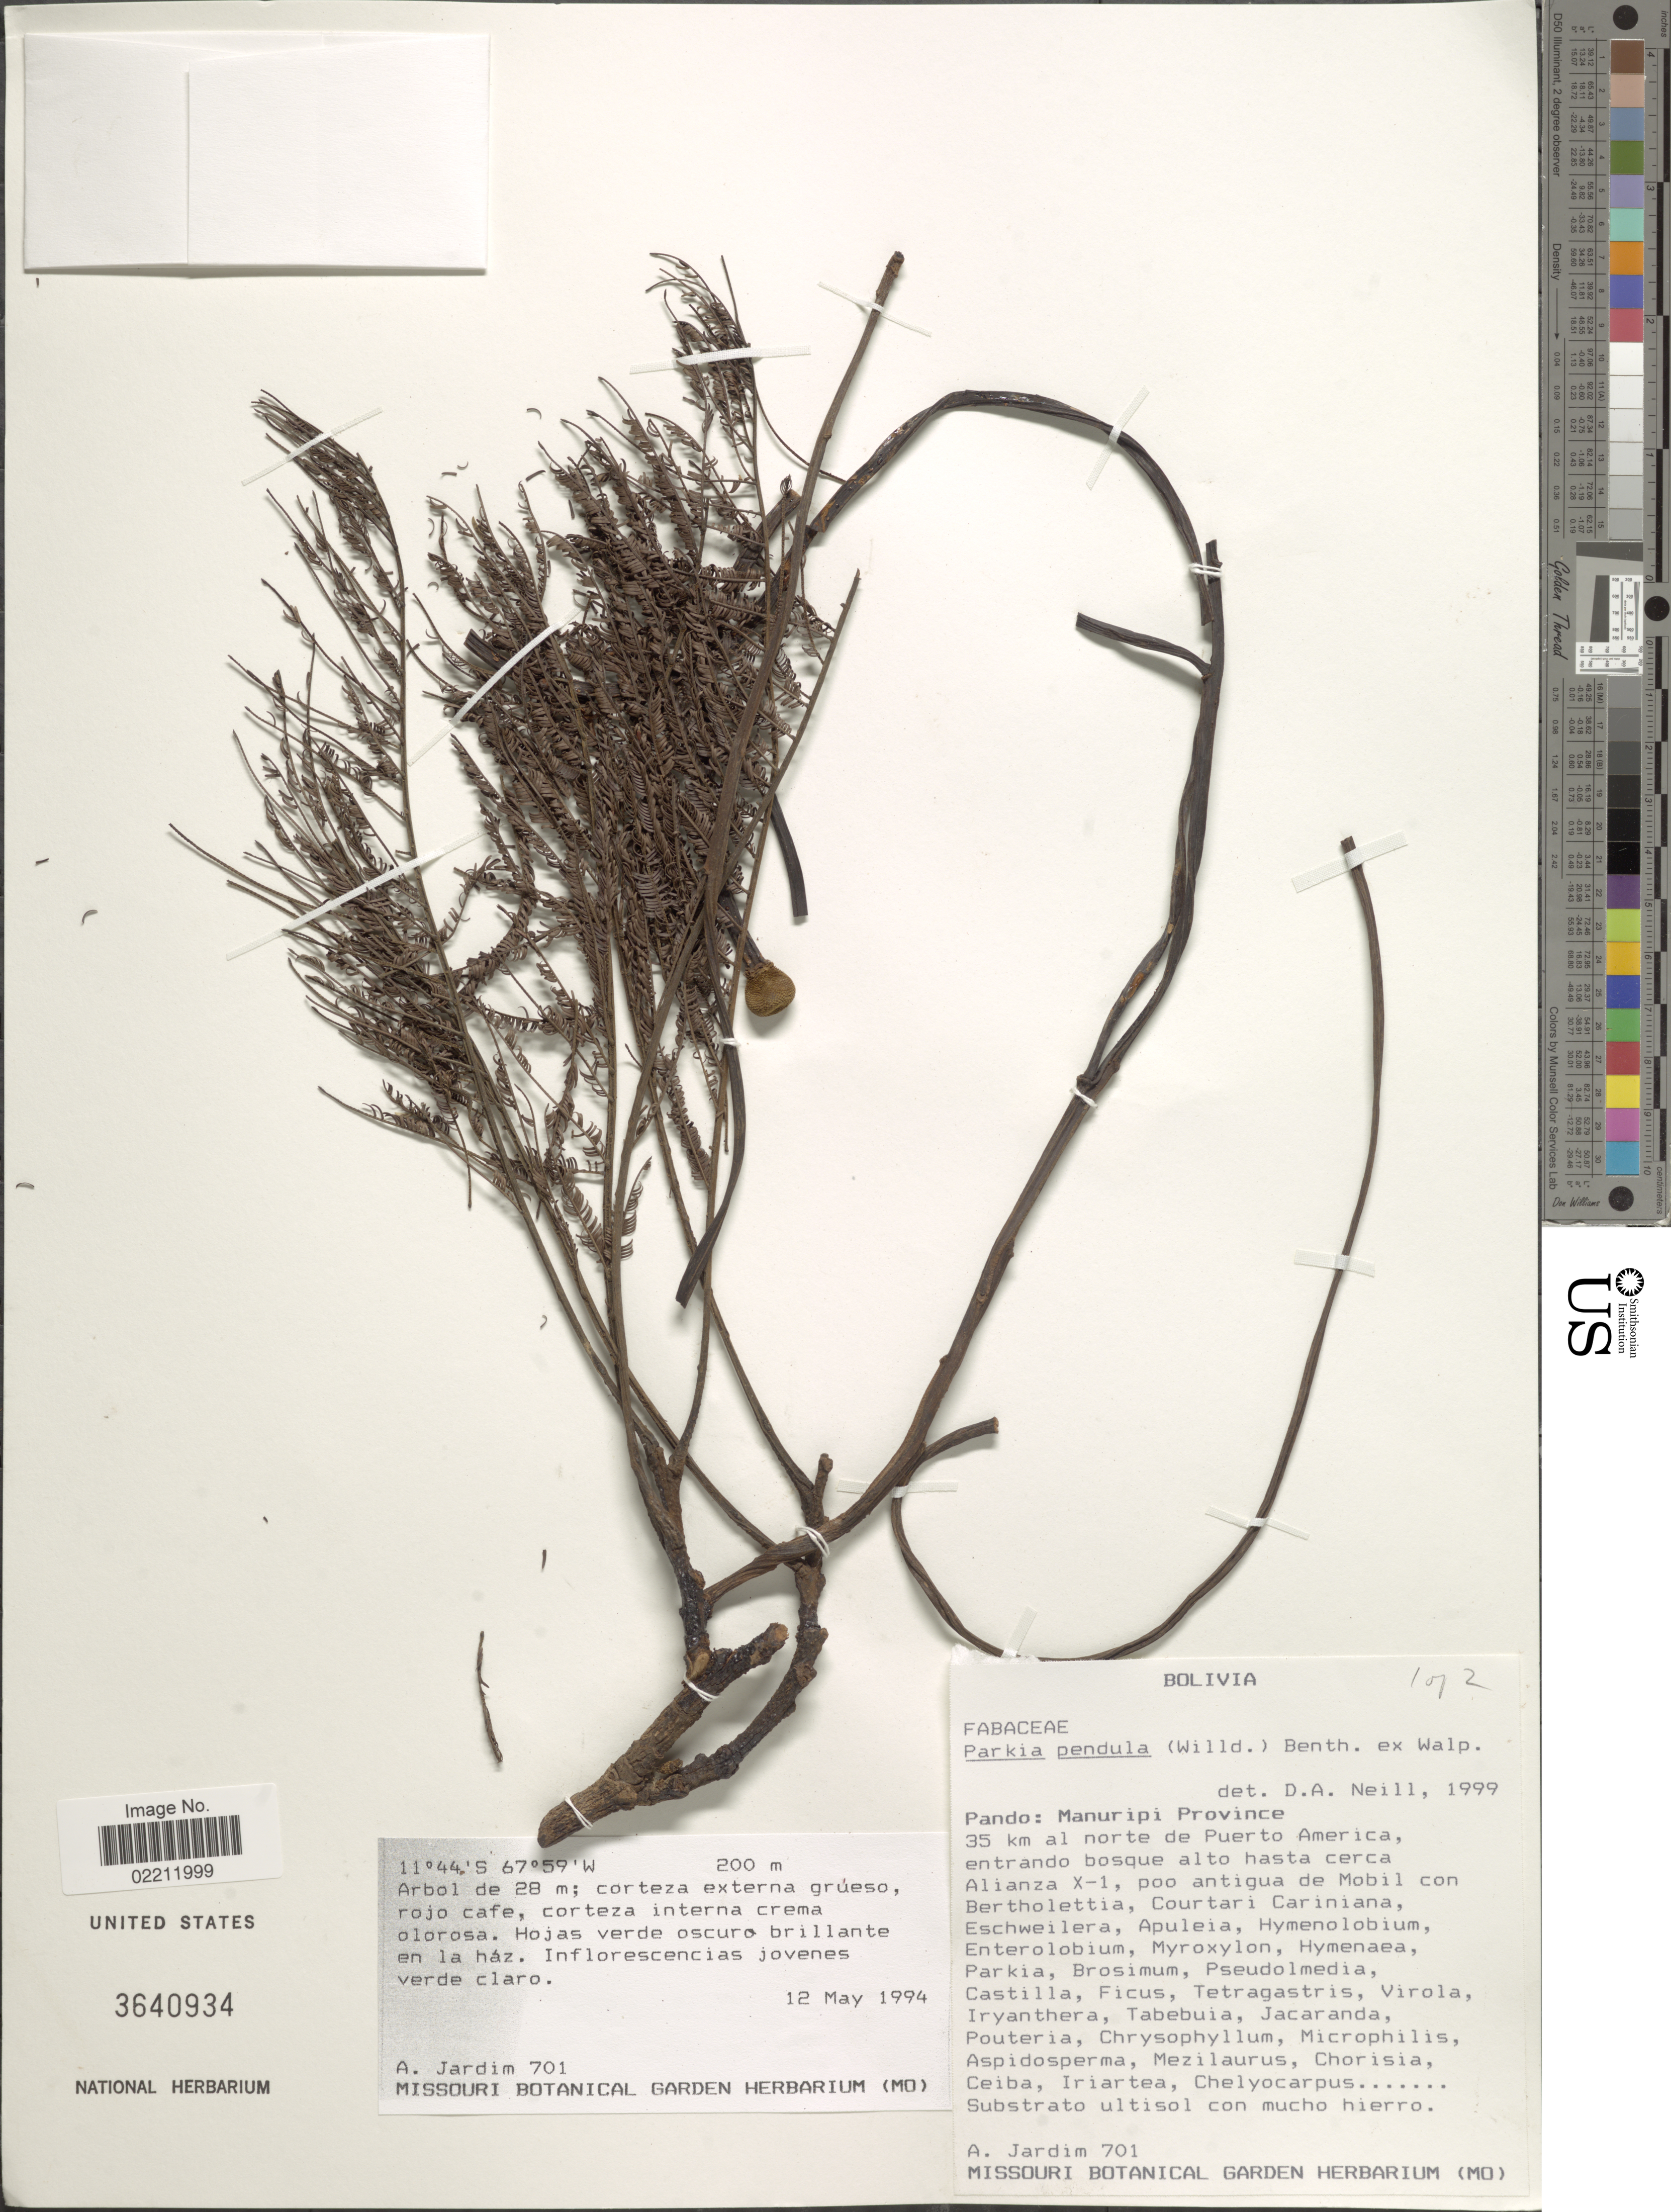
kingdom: Plantae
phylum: Tracheophyta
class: Magnoliopsida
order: Fabales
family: Fabaceae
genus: Parkia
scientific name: Parkia pendula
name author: Benth.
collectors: A. Jardim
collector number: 701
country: Bolivia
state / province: Pando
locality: Pando: Manuripi Province, 35 km al norte de Puerto America.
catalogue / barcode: US 3640934